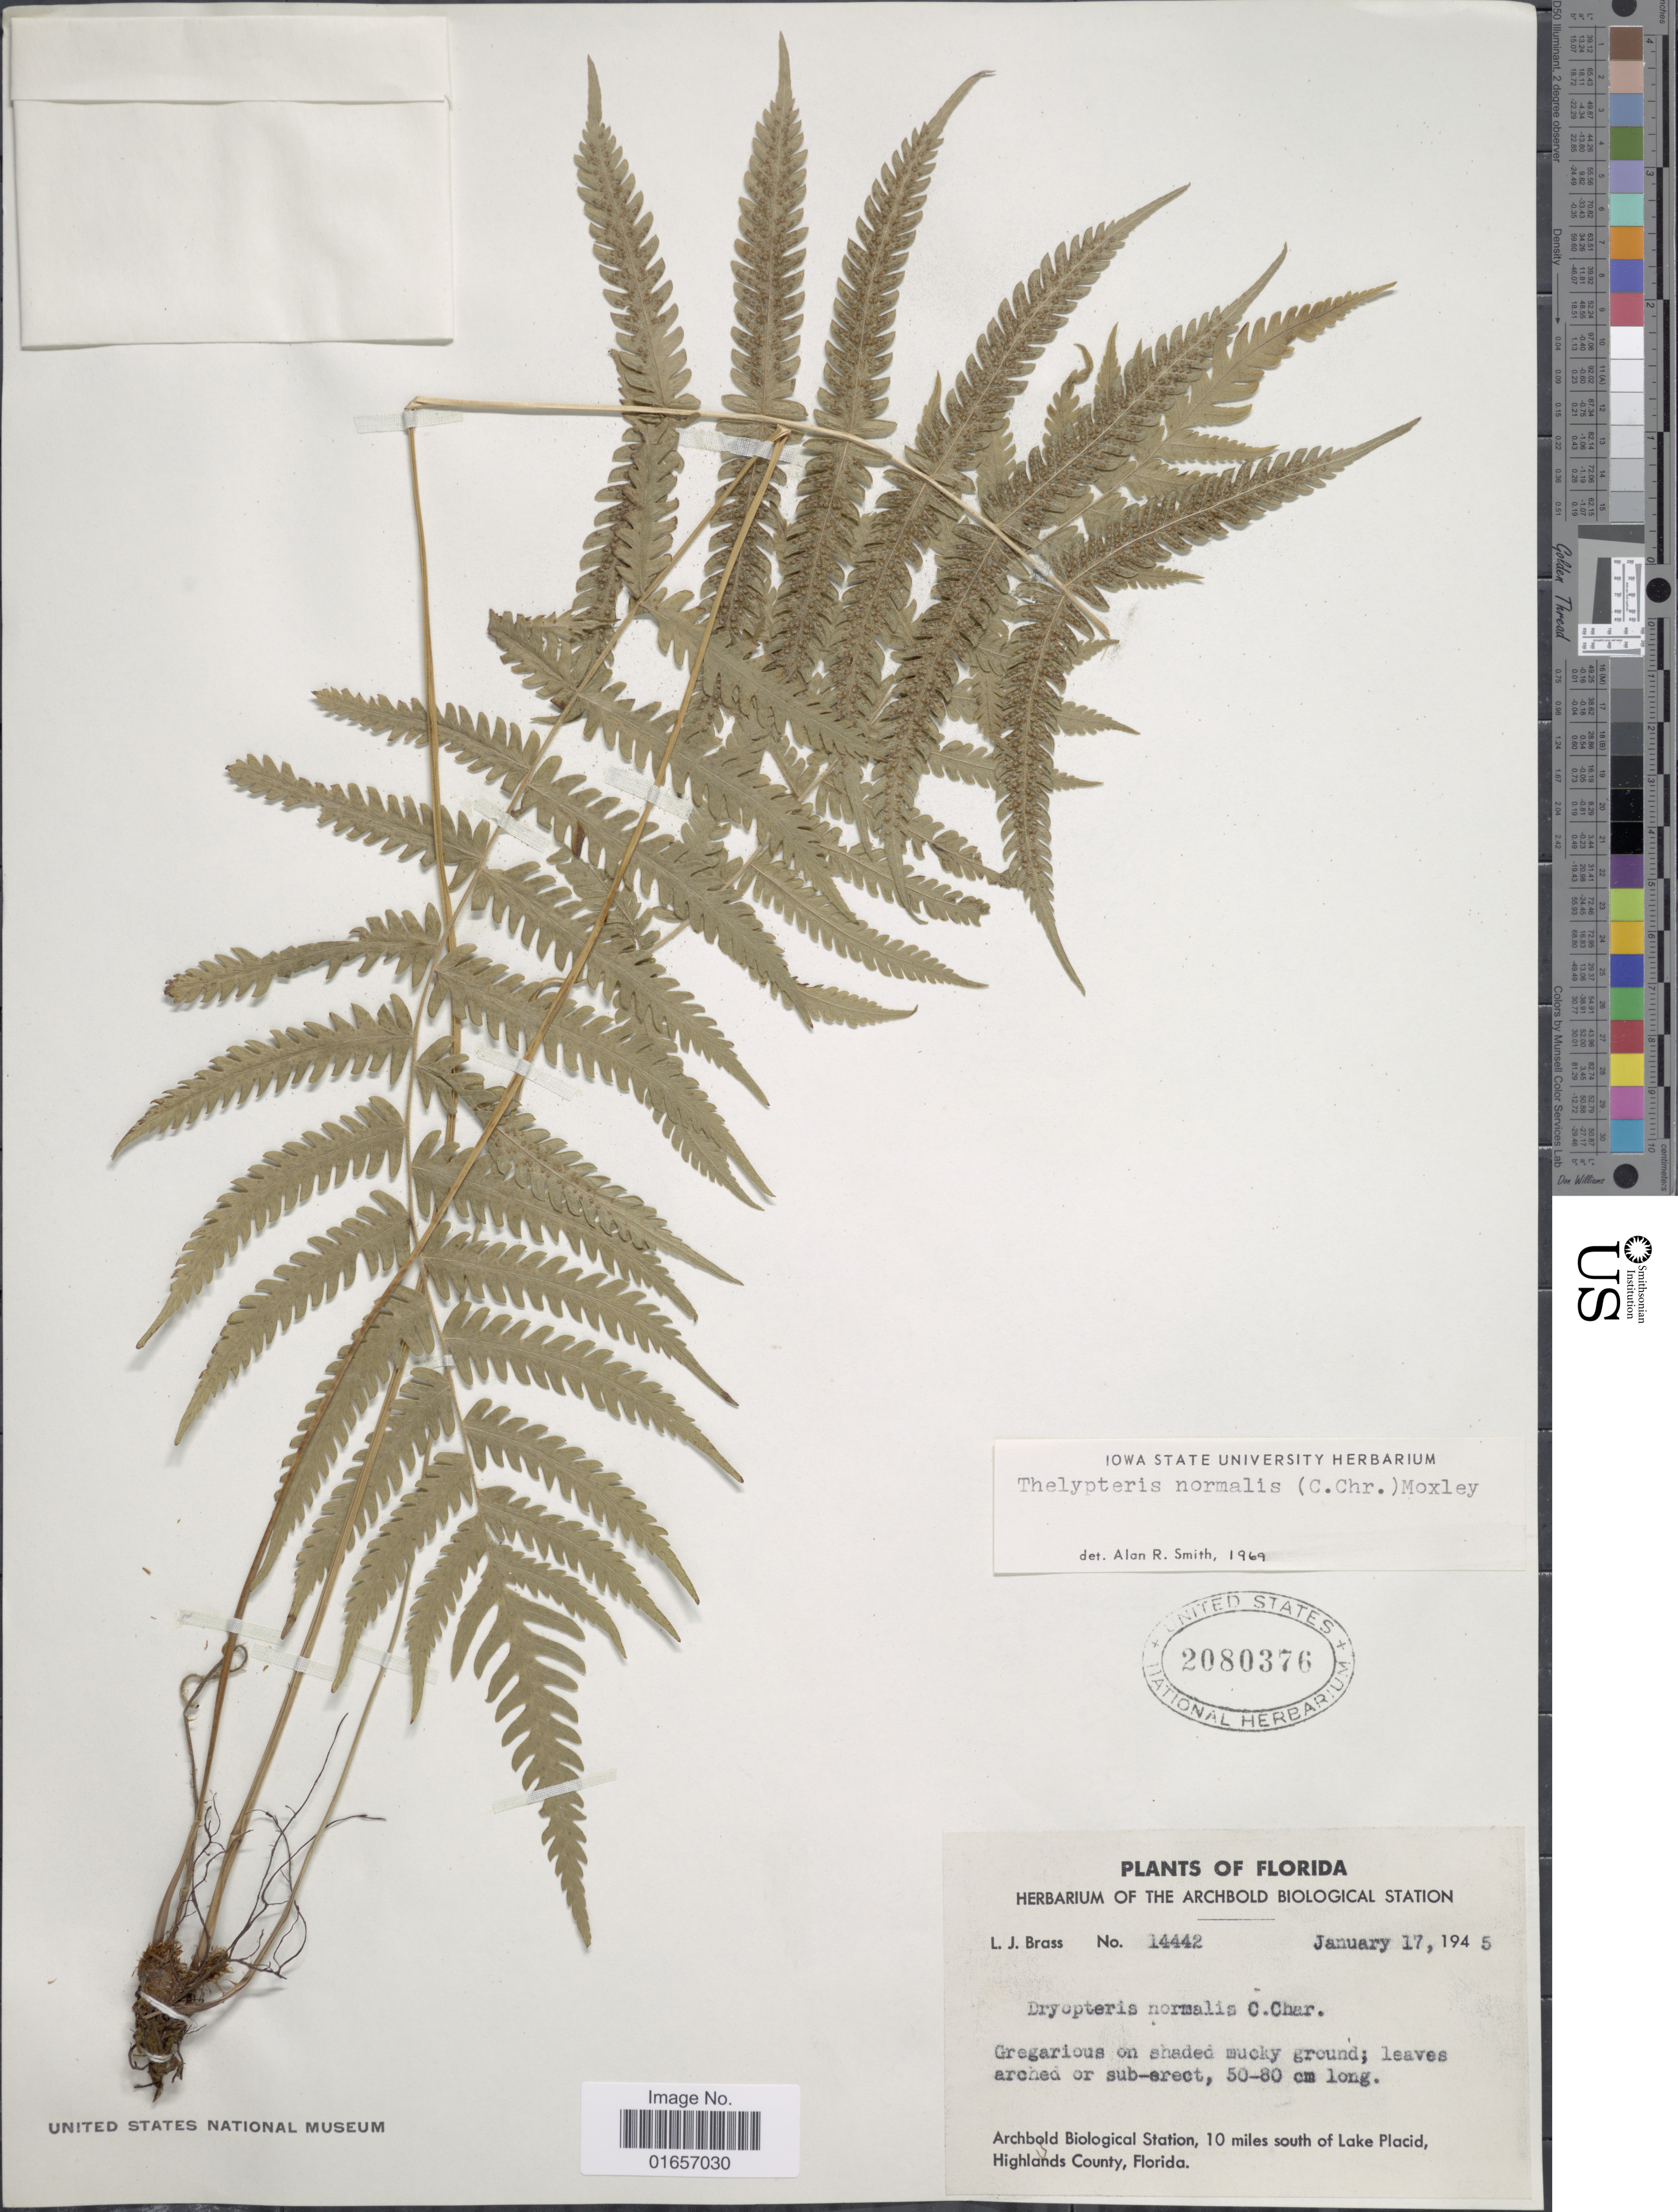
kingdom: Plantae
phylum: Tracheophyta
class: Polypodiopsida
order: Polypodiales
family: Thelypteridaceae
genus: Christella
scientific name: Christella kunthii comb. ined.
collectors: L. J. Brass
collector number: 14442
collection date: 1945-01-17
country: United States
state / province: Florida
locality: Archbold Biological Station, 10 miles south of Lake Placid, Highlands County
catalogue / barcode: US 2080376